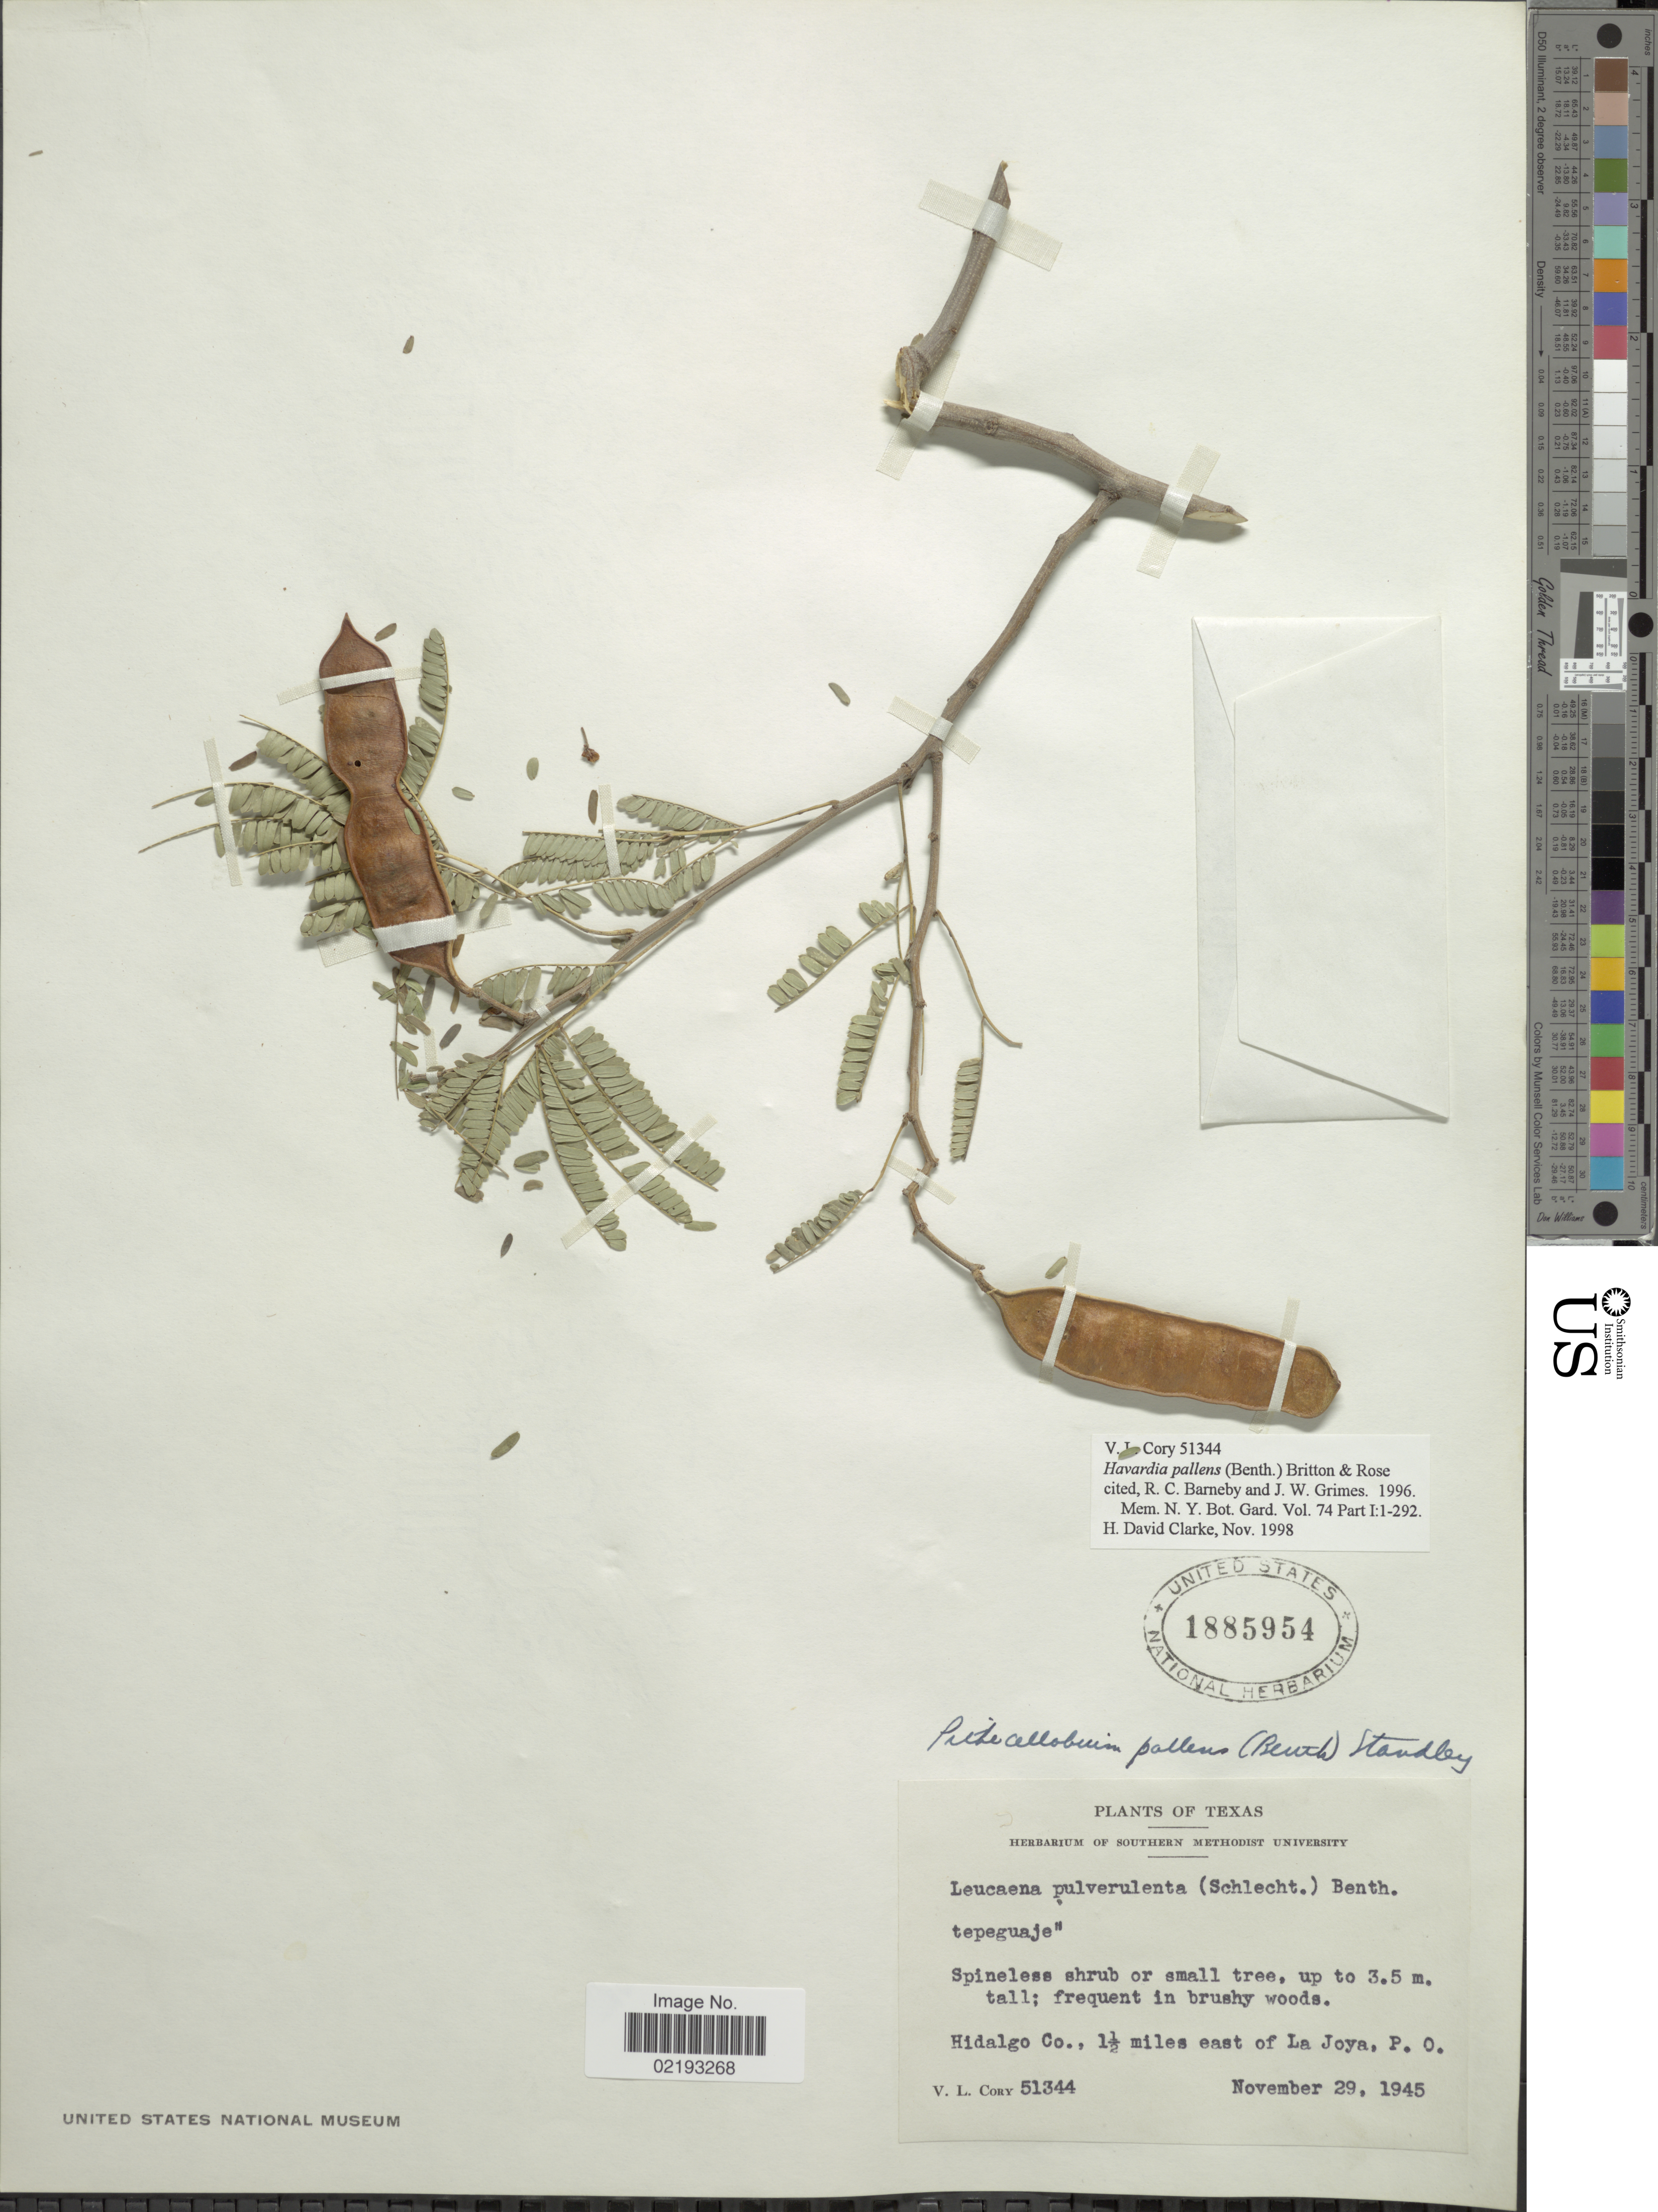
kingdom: Plantae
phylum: Tracheophyta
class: Magnoliopsida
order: Fabales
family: Fabaceae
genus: Havardia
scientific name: Havardia pallens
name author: (Benth.) Britton & Rose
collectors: V. Cory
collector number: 51344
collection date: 1945-11-29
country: Mexico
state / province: Hidalgo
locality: Texasc, 1½ miles east of La Joya, P.O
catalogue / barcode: US 1885954